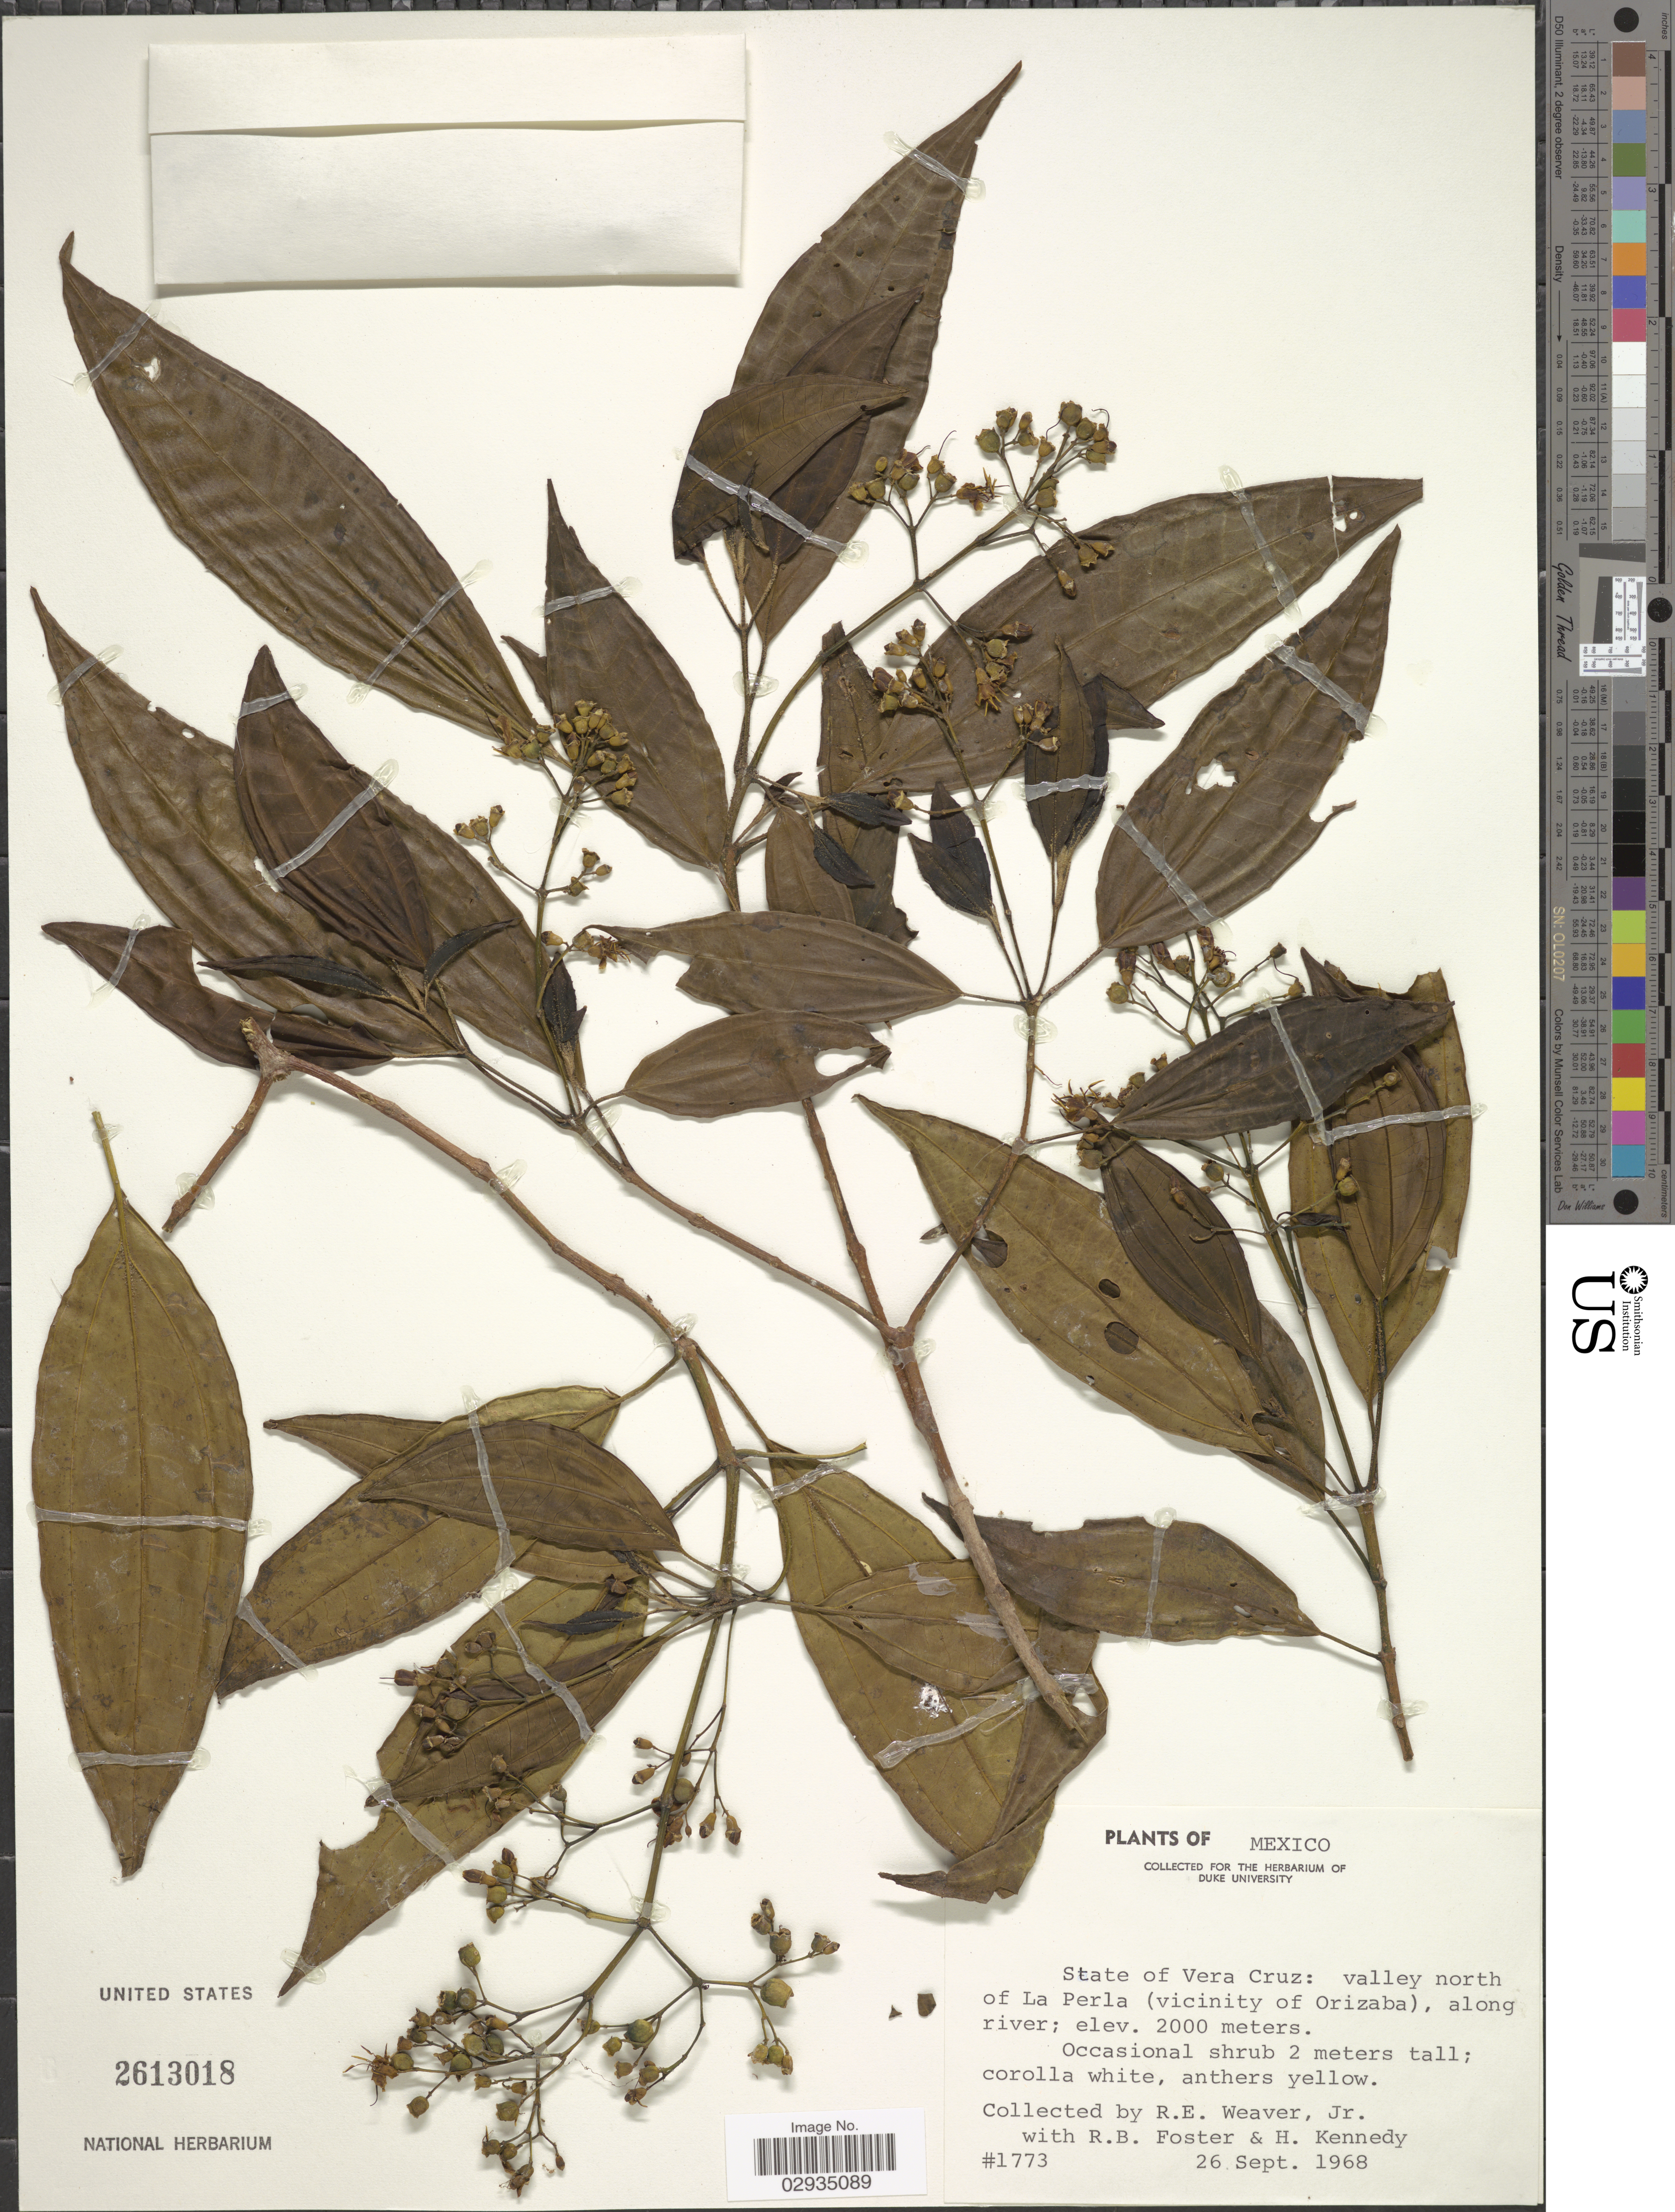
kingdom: Plantae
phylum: Tracheophyta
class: Magnoliopsida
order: Myrtales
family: Melastomataceae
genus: Miconia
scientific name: Miconia mexicana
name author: (Bonpl.) Naudin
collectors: R. E. Weaver, R. B. Foster & H. Kennedy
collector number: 1773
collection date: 1968-09-26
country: Mexico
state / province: Veracruz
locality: State of Vera Cruz: valley north of La Perla (vicinity of Orizaba), along river.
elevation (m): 200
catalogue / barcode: US 2613018